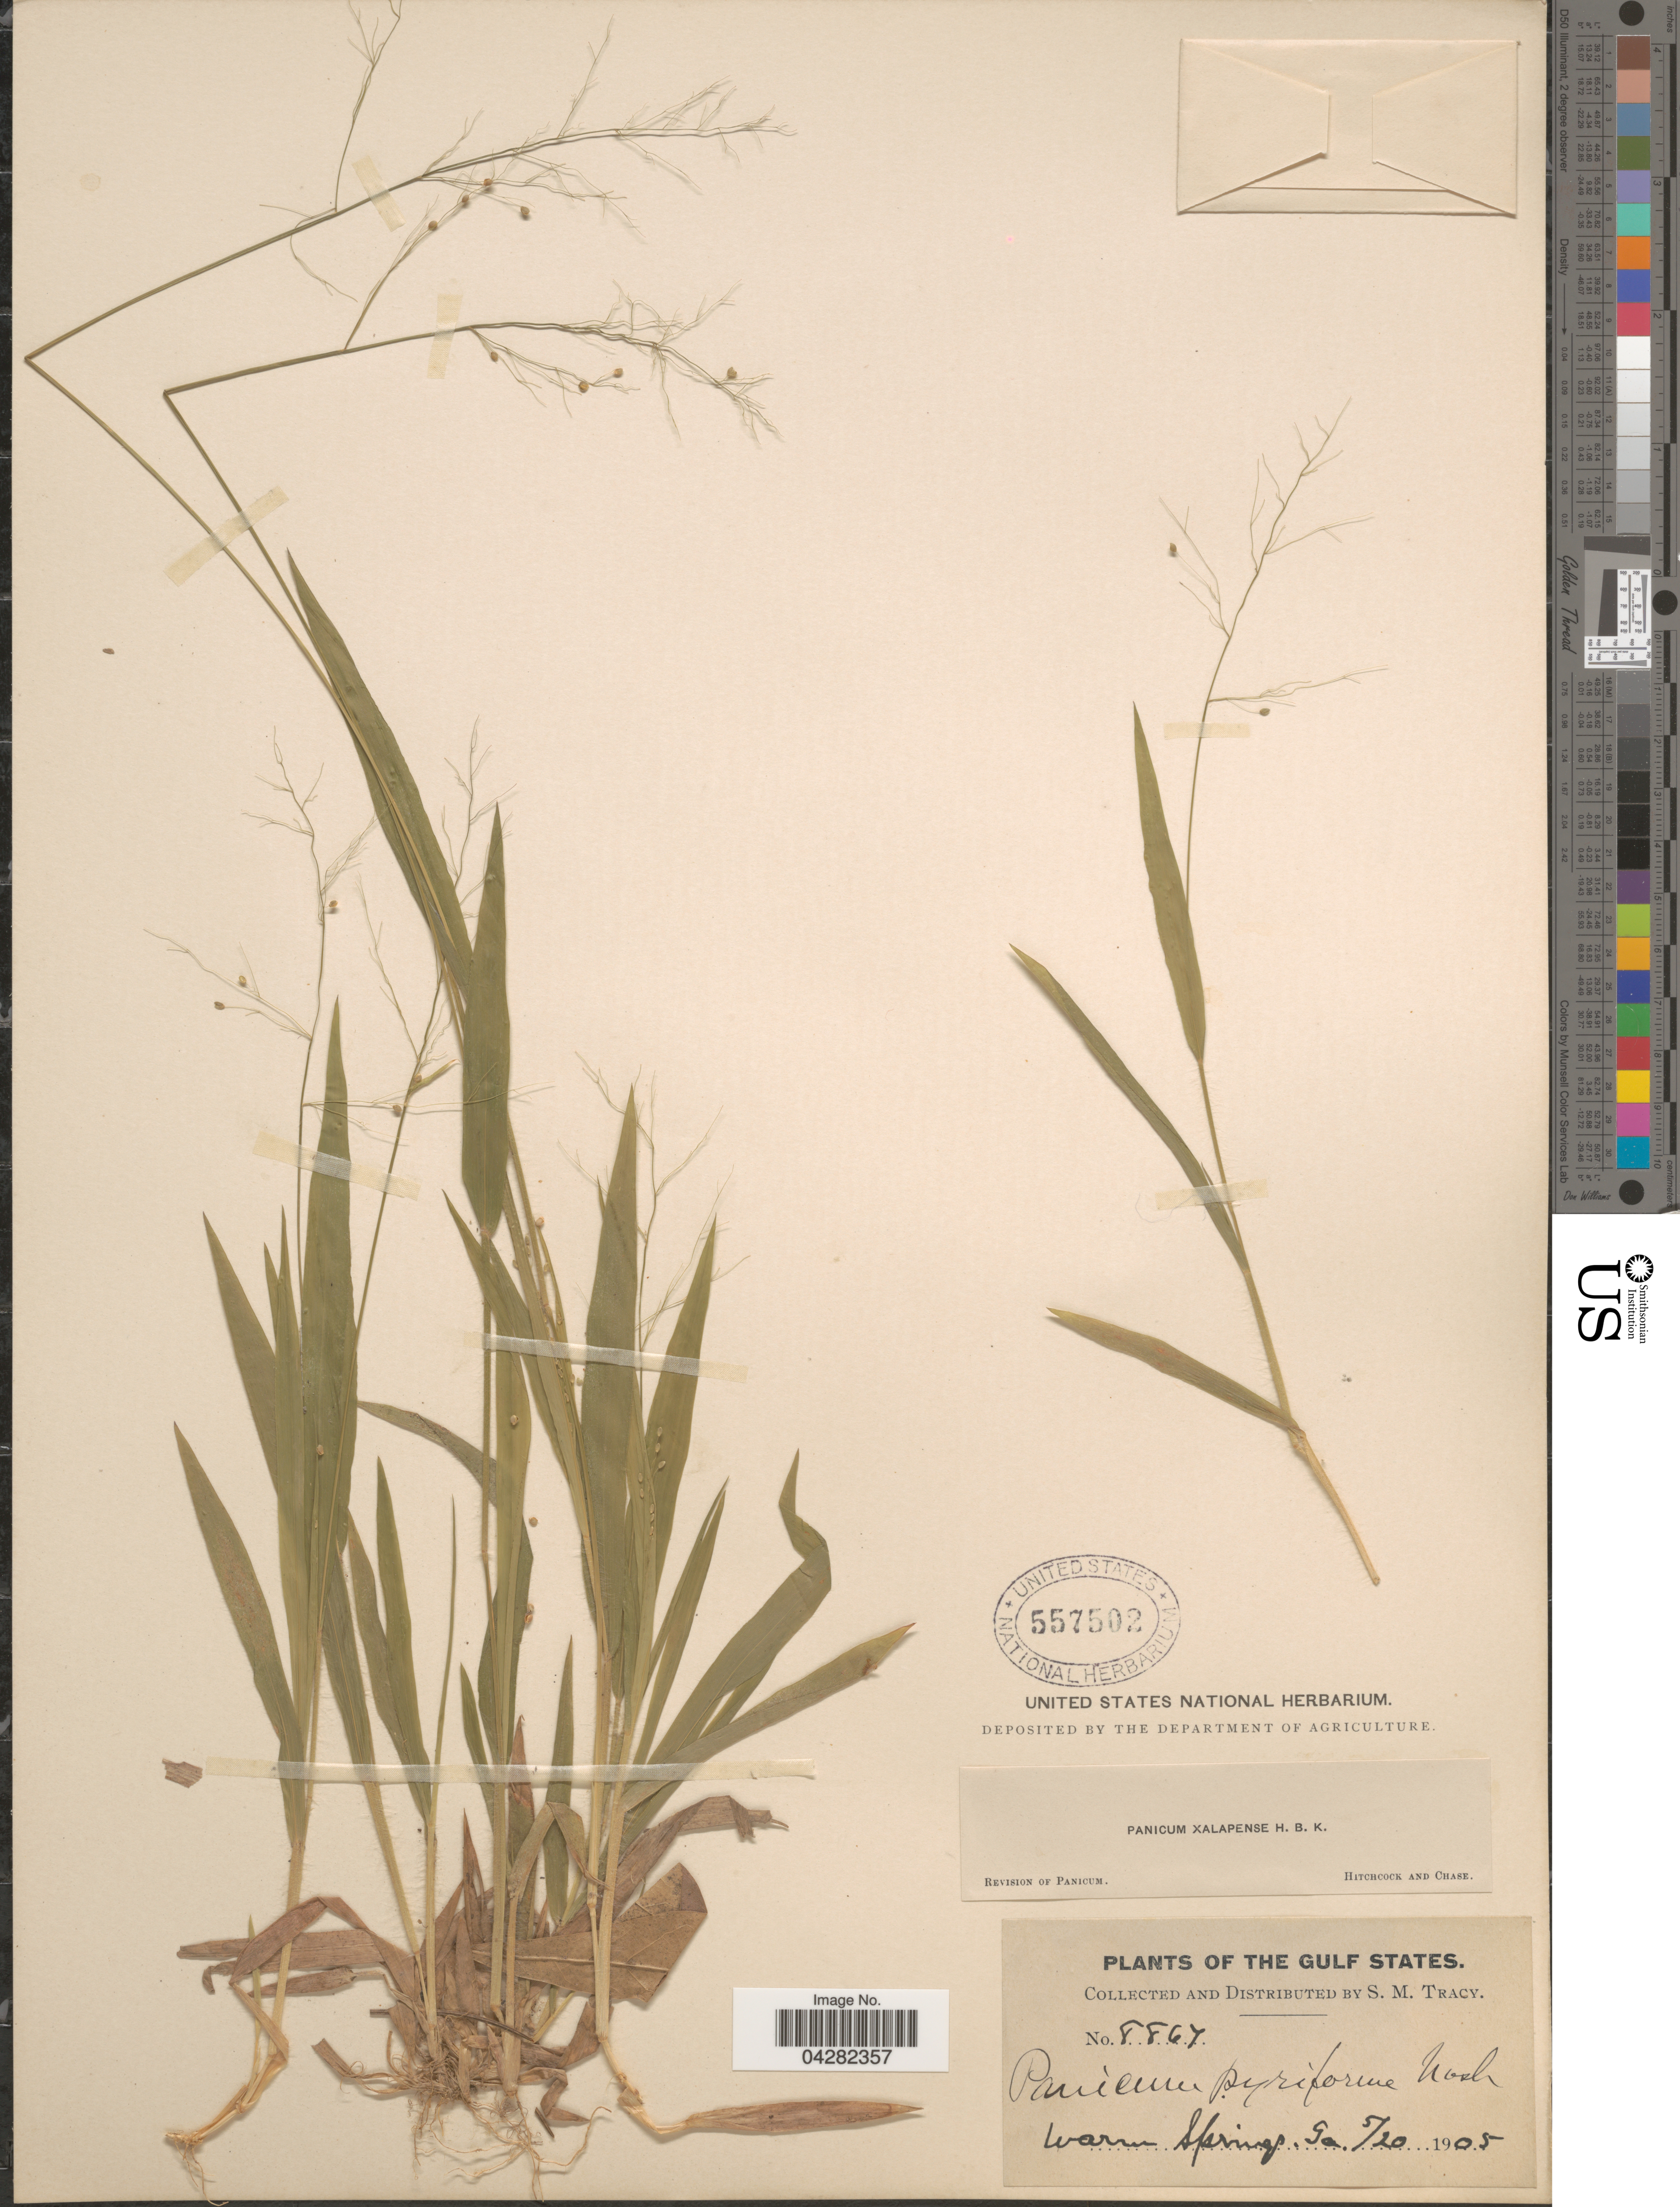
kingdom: Plantae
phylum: Tracheophyta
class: Liliopsida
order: Poales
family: Poaceae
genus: Dichanthelium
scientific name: Dichanthelium laxiflorum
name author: (Lam.) Gould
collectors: S. M. Tracy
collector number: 8867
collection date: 1905-05-20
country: United States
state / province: Georgia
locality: Gulf States. Warm Springs.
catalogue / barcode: US 557502